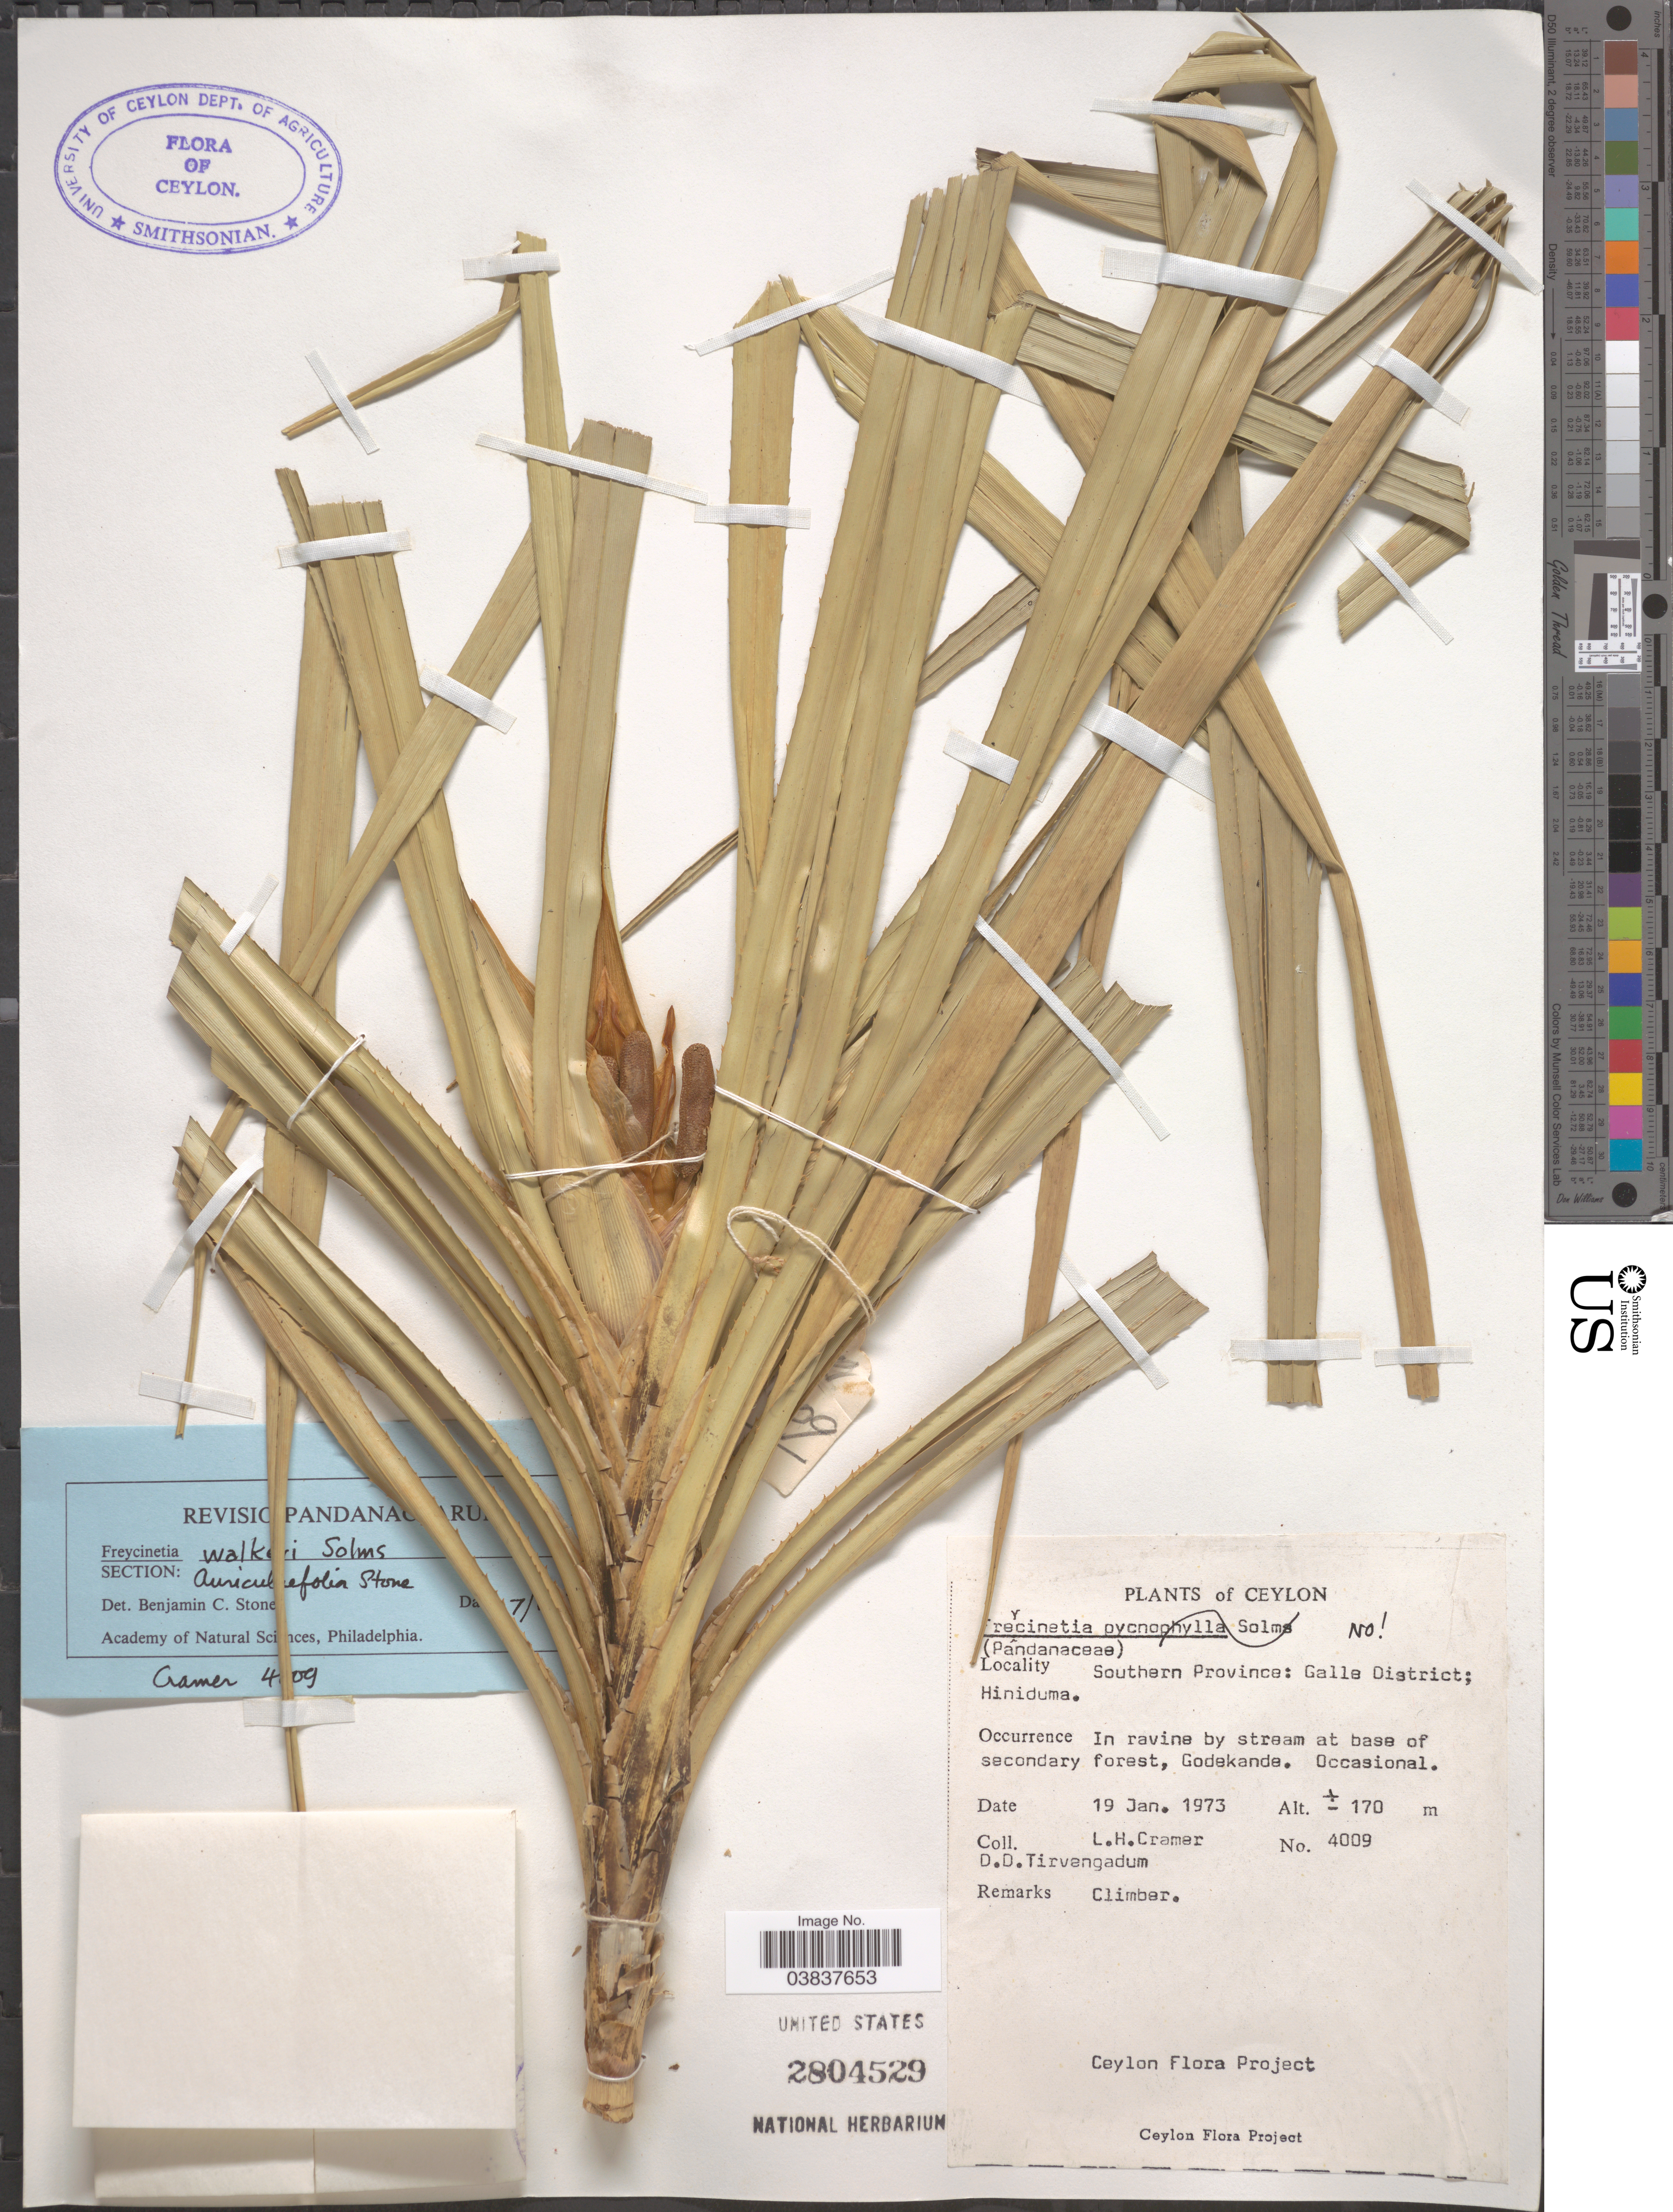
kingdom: Plantae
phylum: Tracheophyta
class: Liliopsida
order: Pandanales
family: Pandanaceae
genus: Freycinetia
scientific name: Freycinetia walkeri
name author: Solms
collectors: L. H. Cramer & D. Tirvangadum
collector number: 4009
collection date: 1973-01-19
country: Sri Lanka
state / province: Southern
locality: Ceylon. Galle District; Hiniduma. In ravine by stream at base of secondary forest, Godekande.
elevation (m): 170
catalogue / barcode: US 2804529